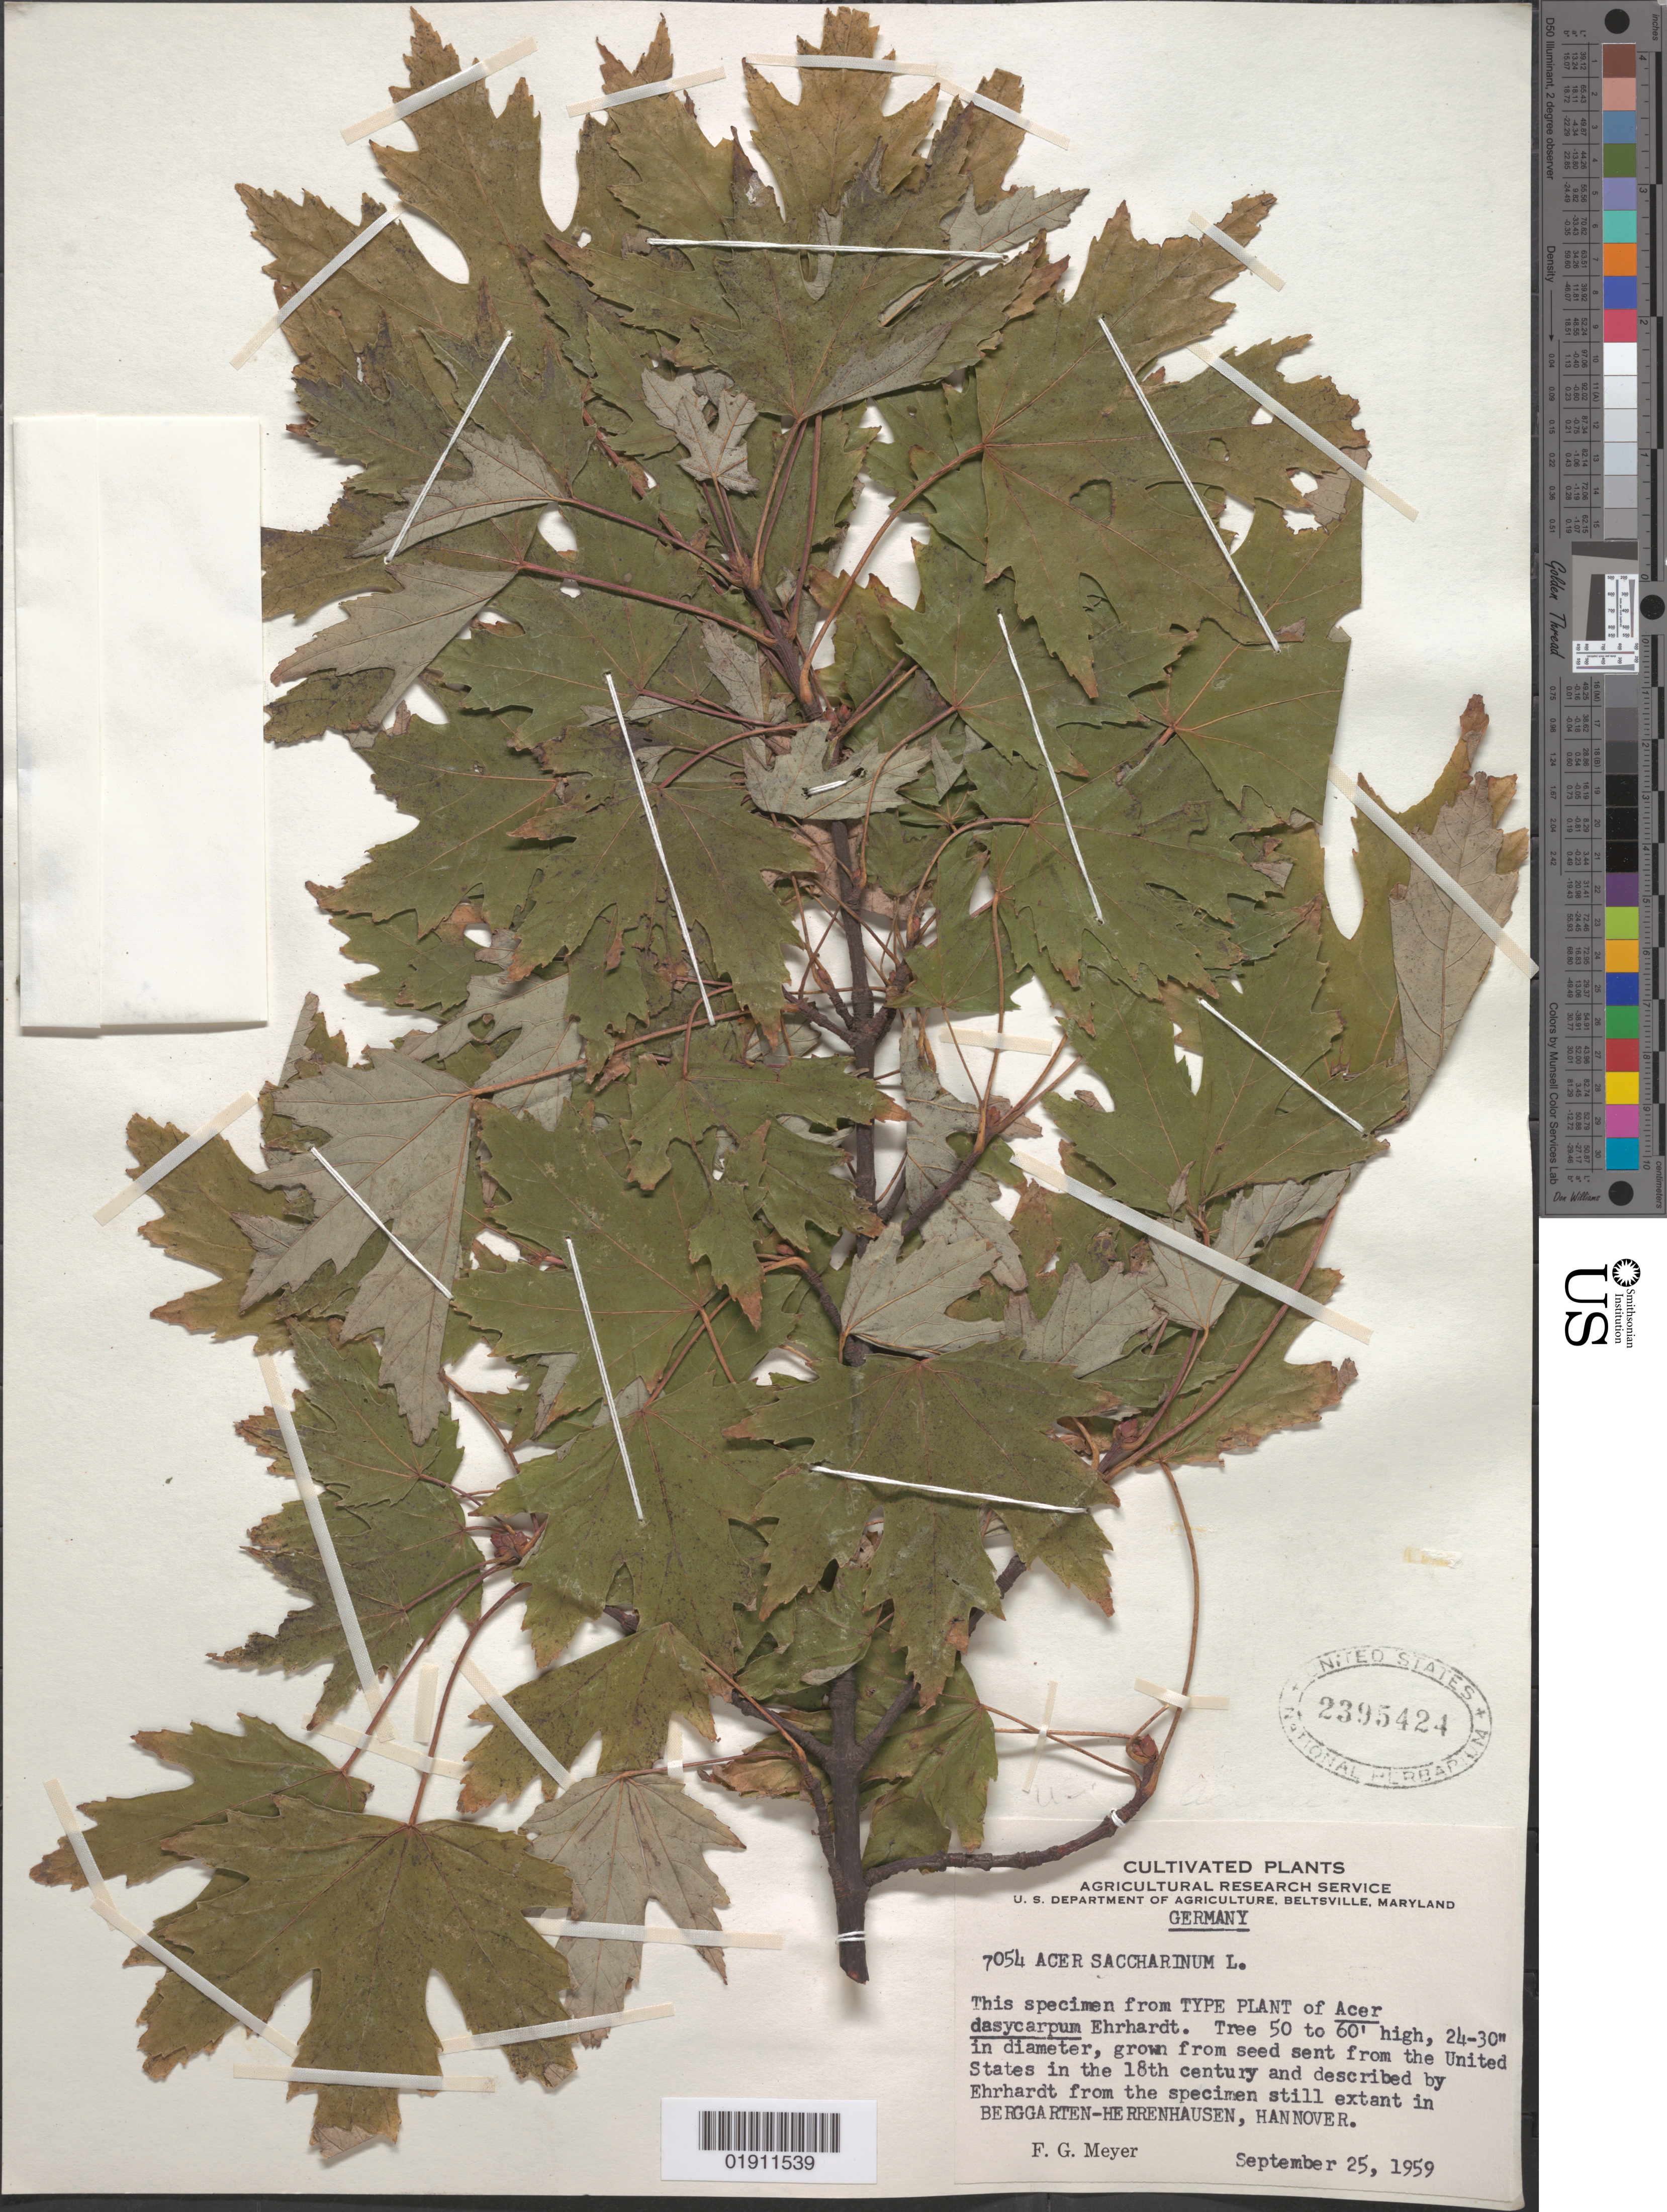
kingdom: Plantae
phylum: Tracheophyta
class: Magnoliopsida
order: Sapindales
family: Sapindaceae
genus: Acer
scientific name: Acer saccharinum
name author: L.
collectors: F. G. Meyer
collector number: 7054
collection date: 1959-09-25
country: Germany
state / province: Niedersachsen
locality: Berggarten-Herrenhausen, Hannover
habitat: Cultivated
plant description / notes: From Label: "This specimen from Type Plant of Acer dasycarpum Ehrhardt. Tree 50 to 60' high, 24-30" in diameter, grown from seed sent from the United States in the 18th century and described by Ehrhardt from the specimen still extant in Berggarten-Herrenhausen, Hannover"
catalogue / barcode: US 2395424